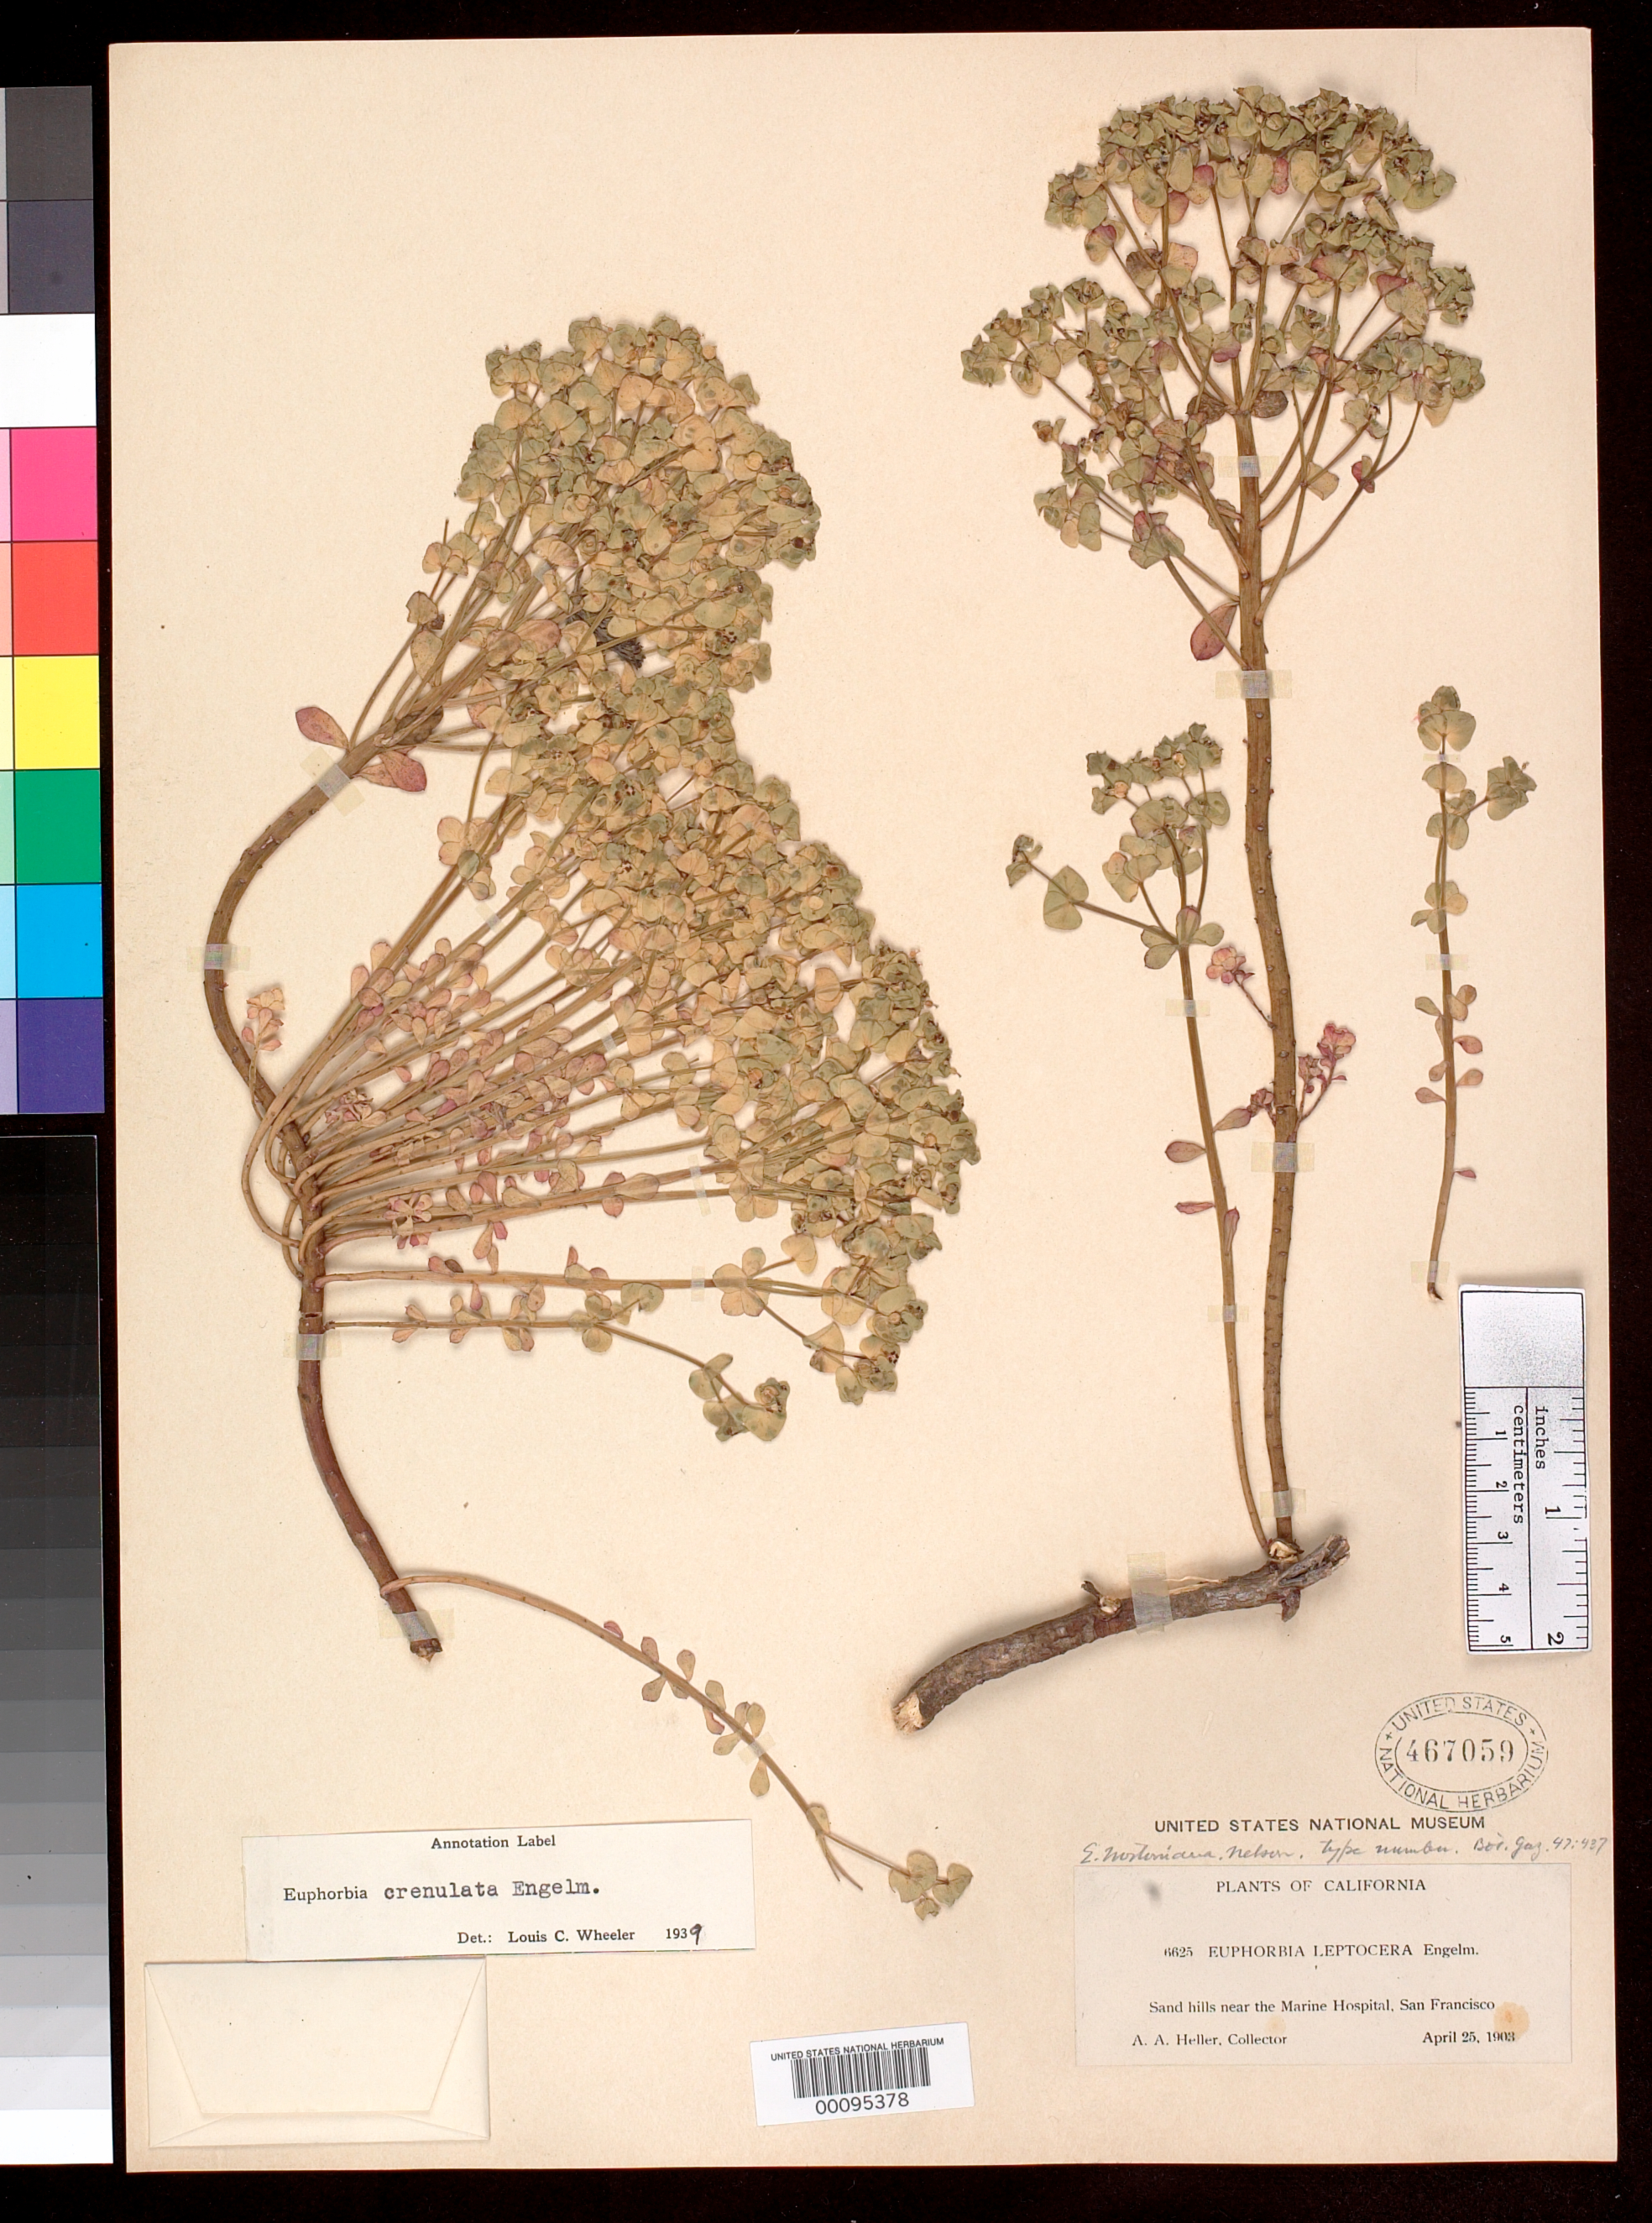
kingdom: Plantae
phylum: Tracheophyta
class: Magnoliopsida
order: Malpighiales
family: Euphorbiaceae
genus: Euphorbia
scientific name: Euphorbia nortoniana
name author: A. Nelson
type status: Isotype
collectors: A. A. Heller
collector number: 6625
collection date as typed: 25 Apr 1903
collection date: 1903-04-25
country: United States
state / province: California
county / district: San Francisco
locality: San Francisco, hills near Marine hospital.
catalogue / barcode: US 467059